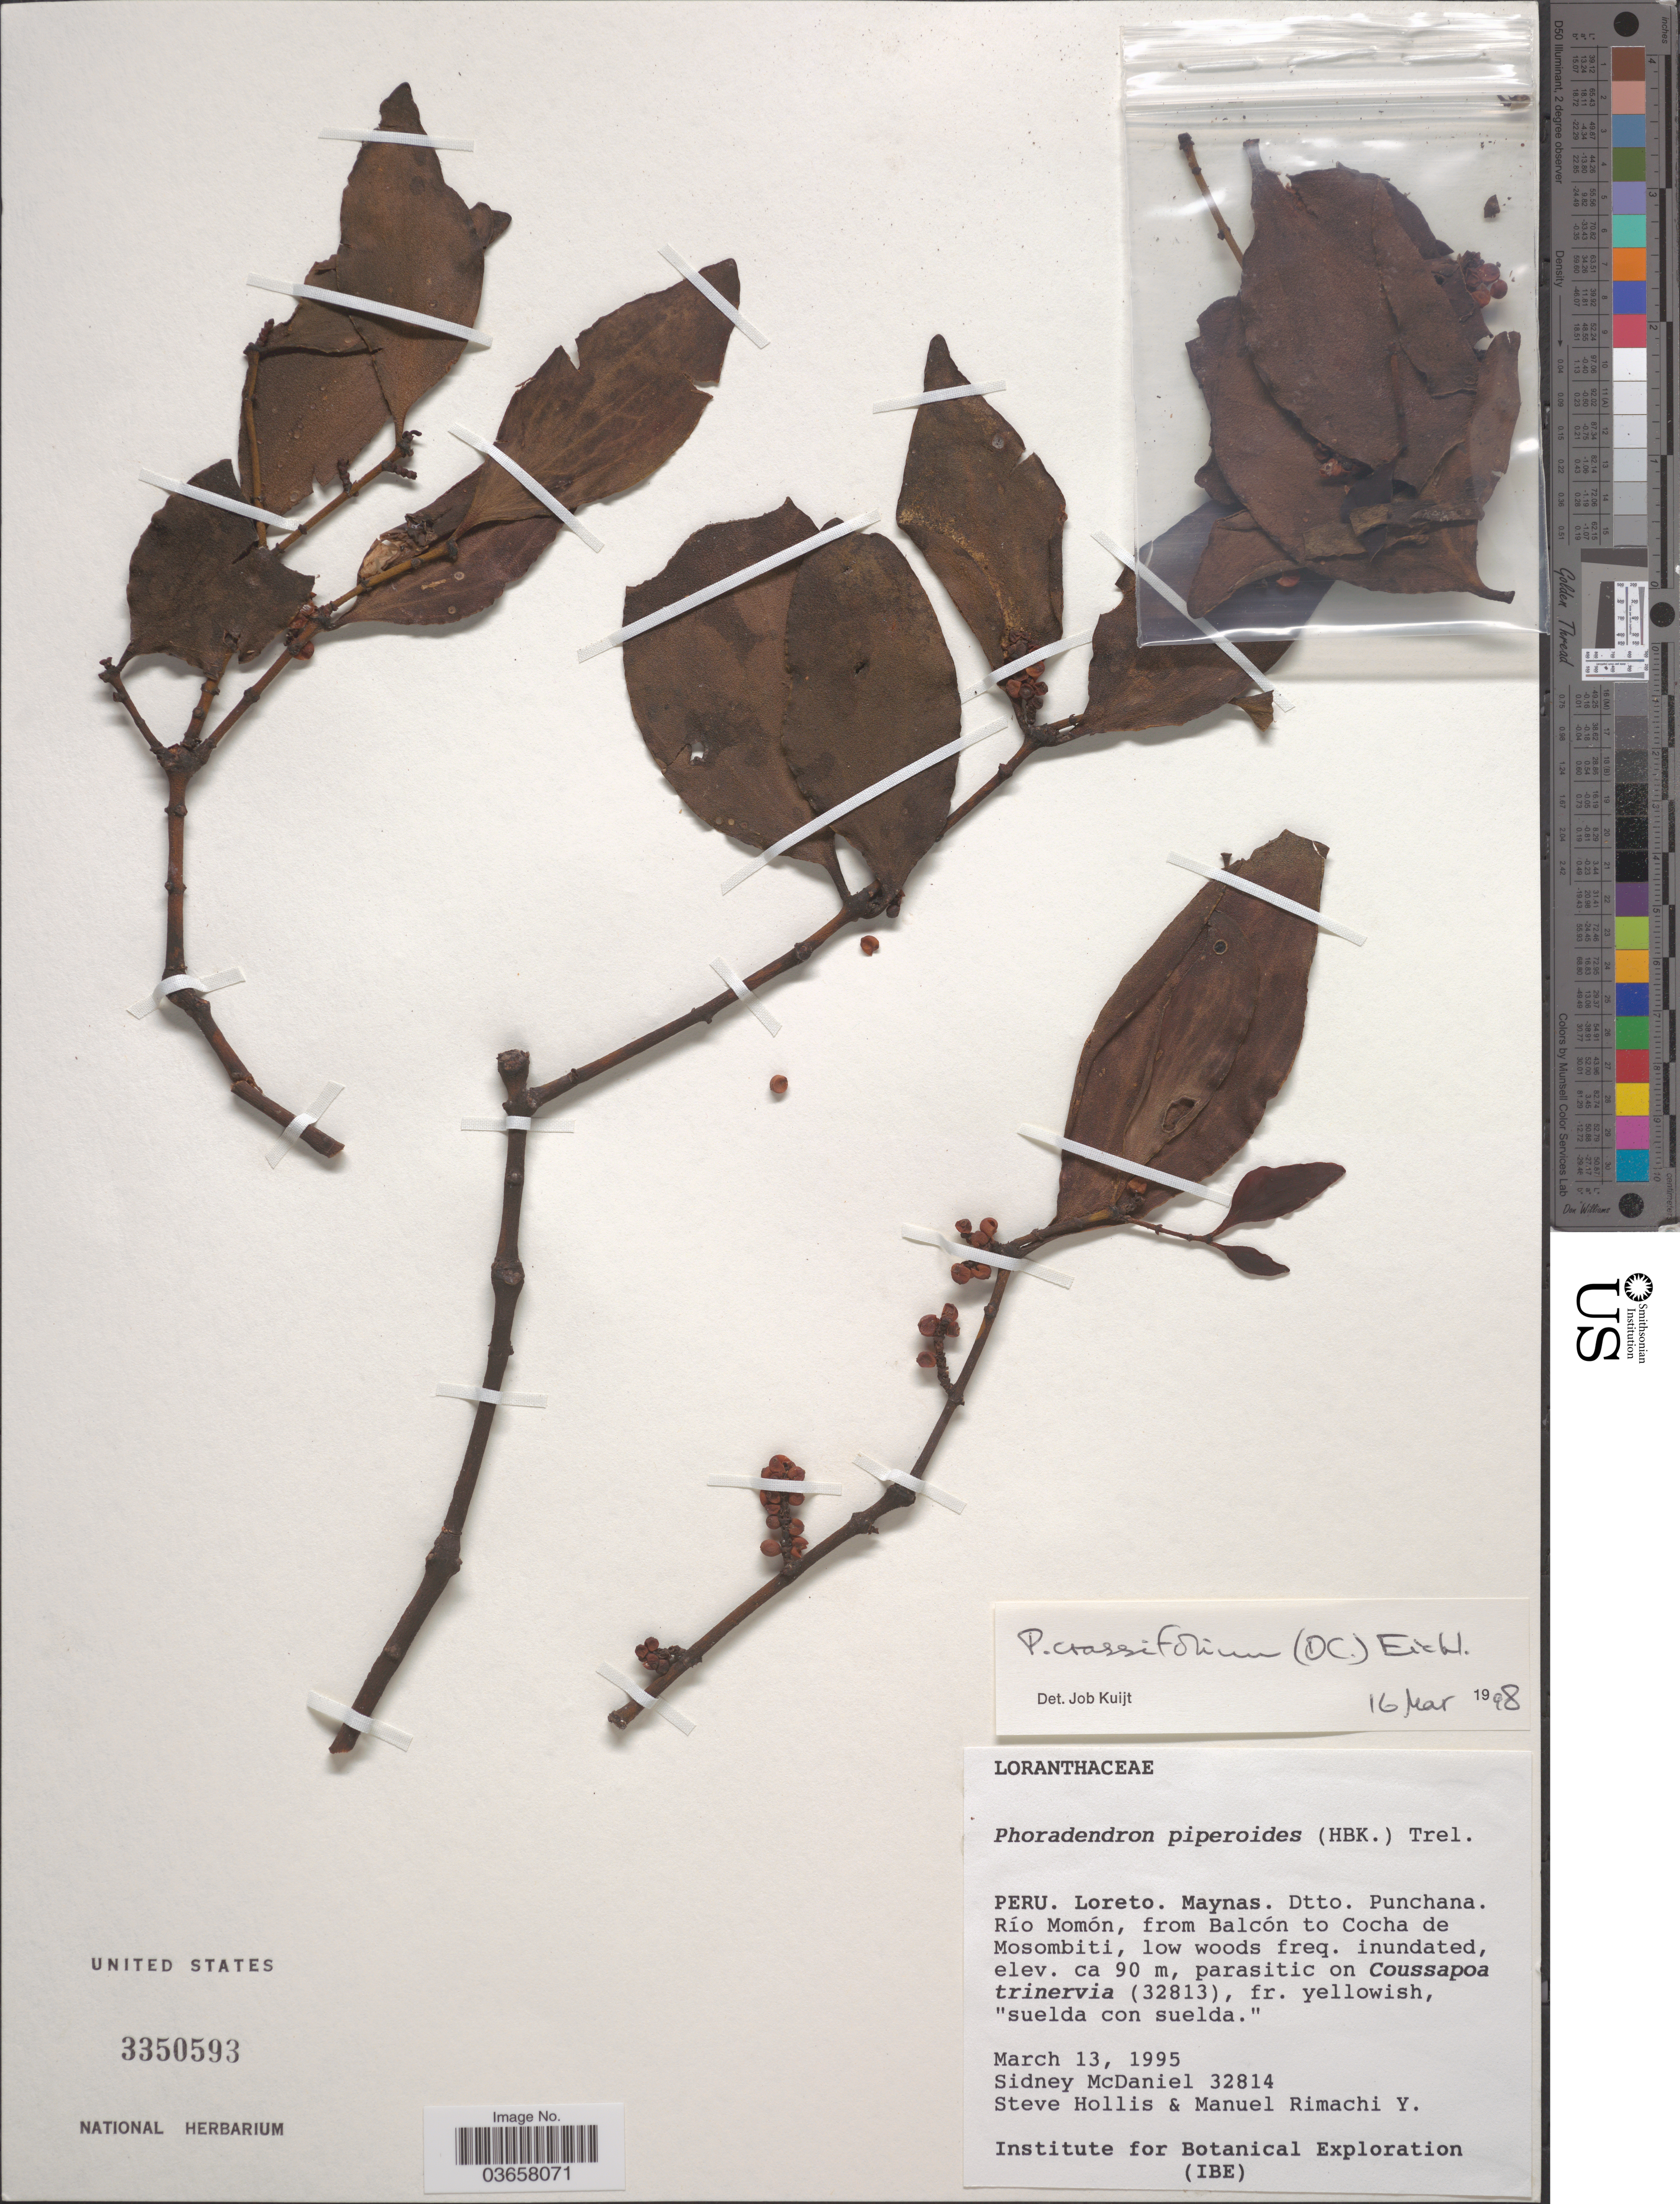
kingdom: Plantae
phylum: Tracheophyta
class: Magnoliopsida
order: Santalales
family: Viscaceae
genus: Phoradendron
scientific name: Phoradendron crassifolium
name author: (Pohl ex DC.) Eichler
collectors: S. McDaniel, S. Hollis & M. Rimachi Y.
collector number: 32814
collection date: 1995-03-13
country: Peru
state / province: Loreto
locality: Maynas. Dtto. Punchana. Río Momón, from Balcón to Cocha de Mosombiti.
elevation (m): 90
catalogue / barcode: US 3350593